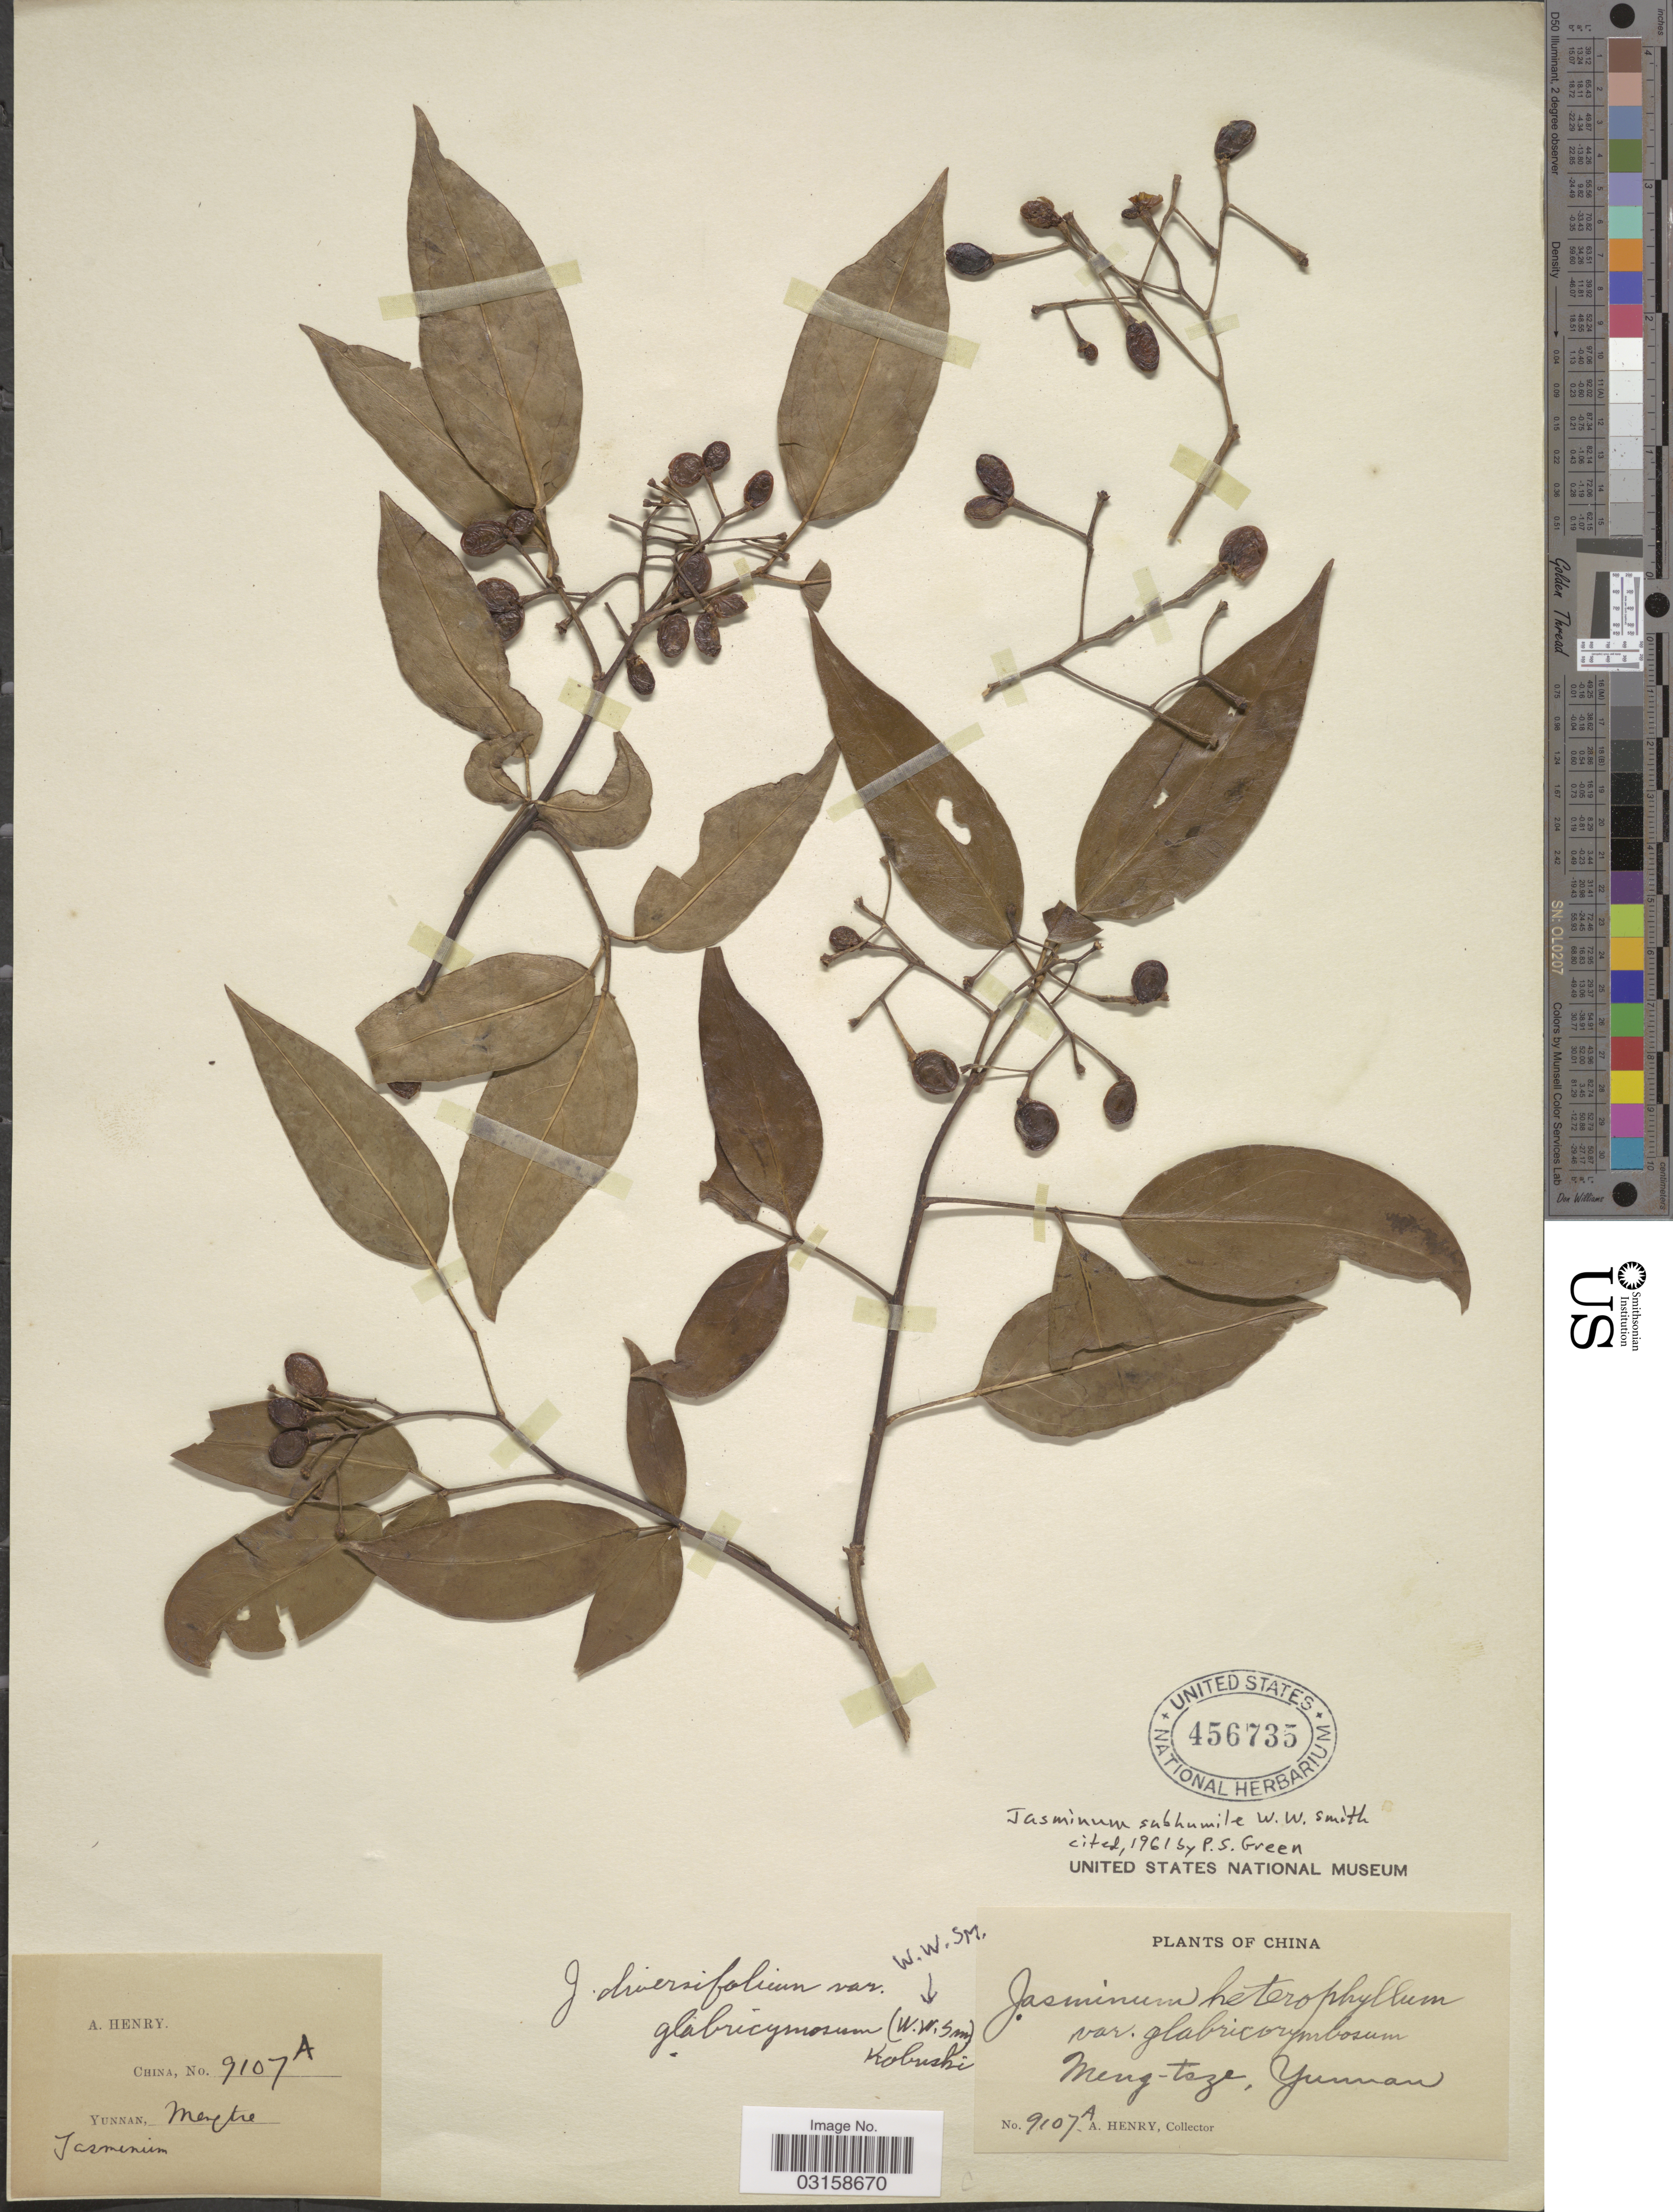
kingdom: Plantae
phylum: Tracheophyta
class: Magnoliopsida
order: Lamiales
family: Oleaceae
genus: Jasminum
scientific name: Jasminum subhumile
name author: W.W. Sm.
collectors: A. Henry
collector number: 9107 A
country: China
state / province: Yunnan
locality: Meng-tsze.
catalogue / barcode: US 456735